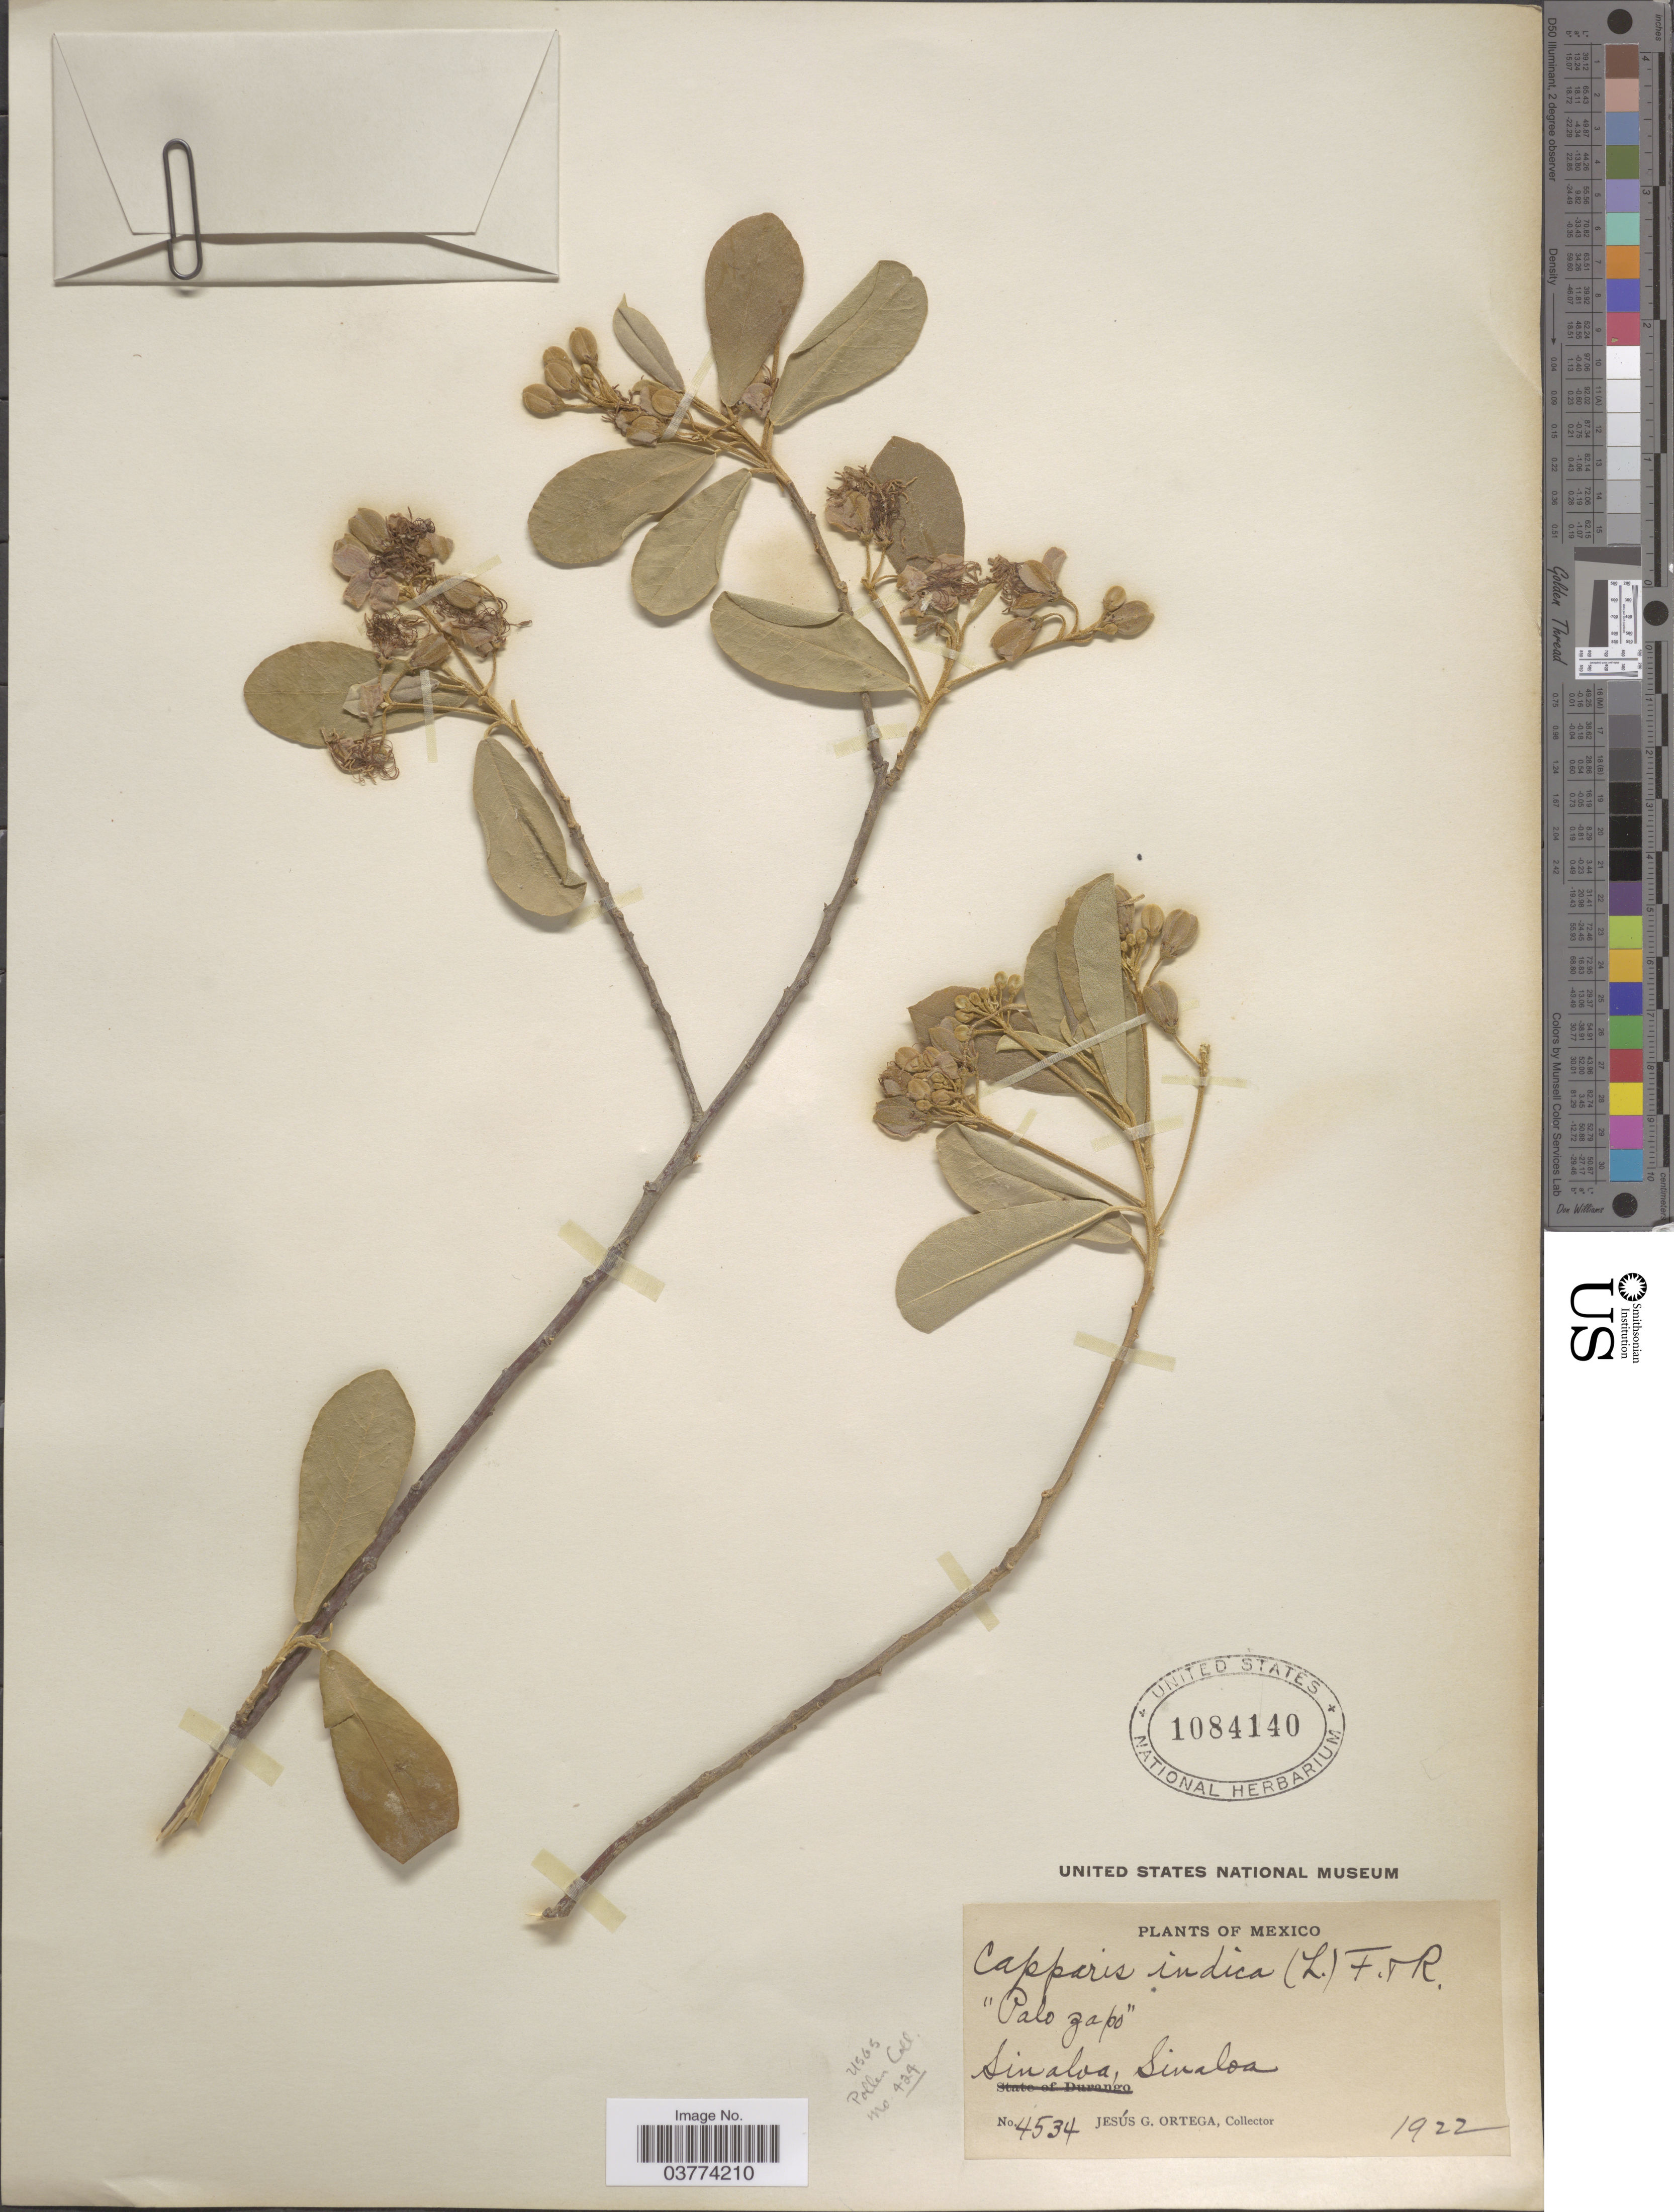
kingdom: Plantae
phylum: Tracheophyta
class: Magnoliopsida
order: Brassicales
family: Capparaceae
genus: Quadrella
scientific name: Quadrella indica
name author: (L.) Iltis & Cornejo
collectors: J. Ortega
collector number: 4534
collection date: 1922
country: Mexico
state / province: Sinaloa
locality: Sinaloa, Sinaloa.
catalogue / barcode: US 1084140